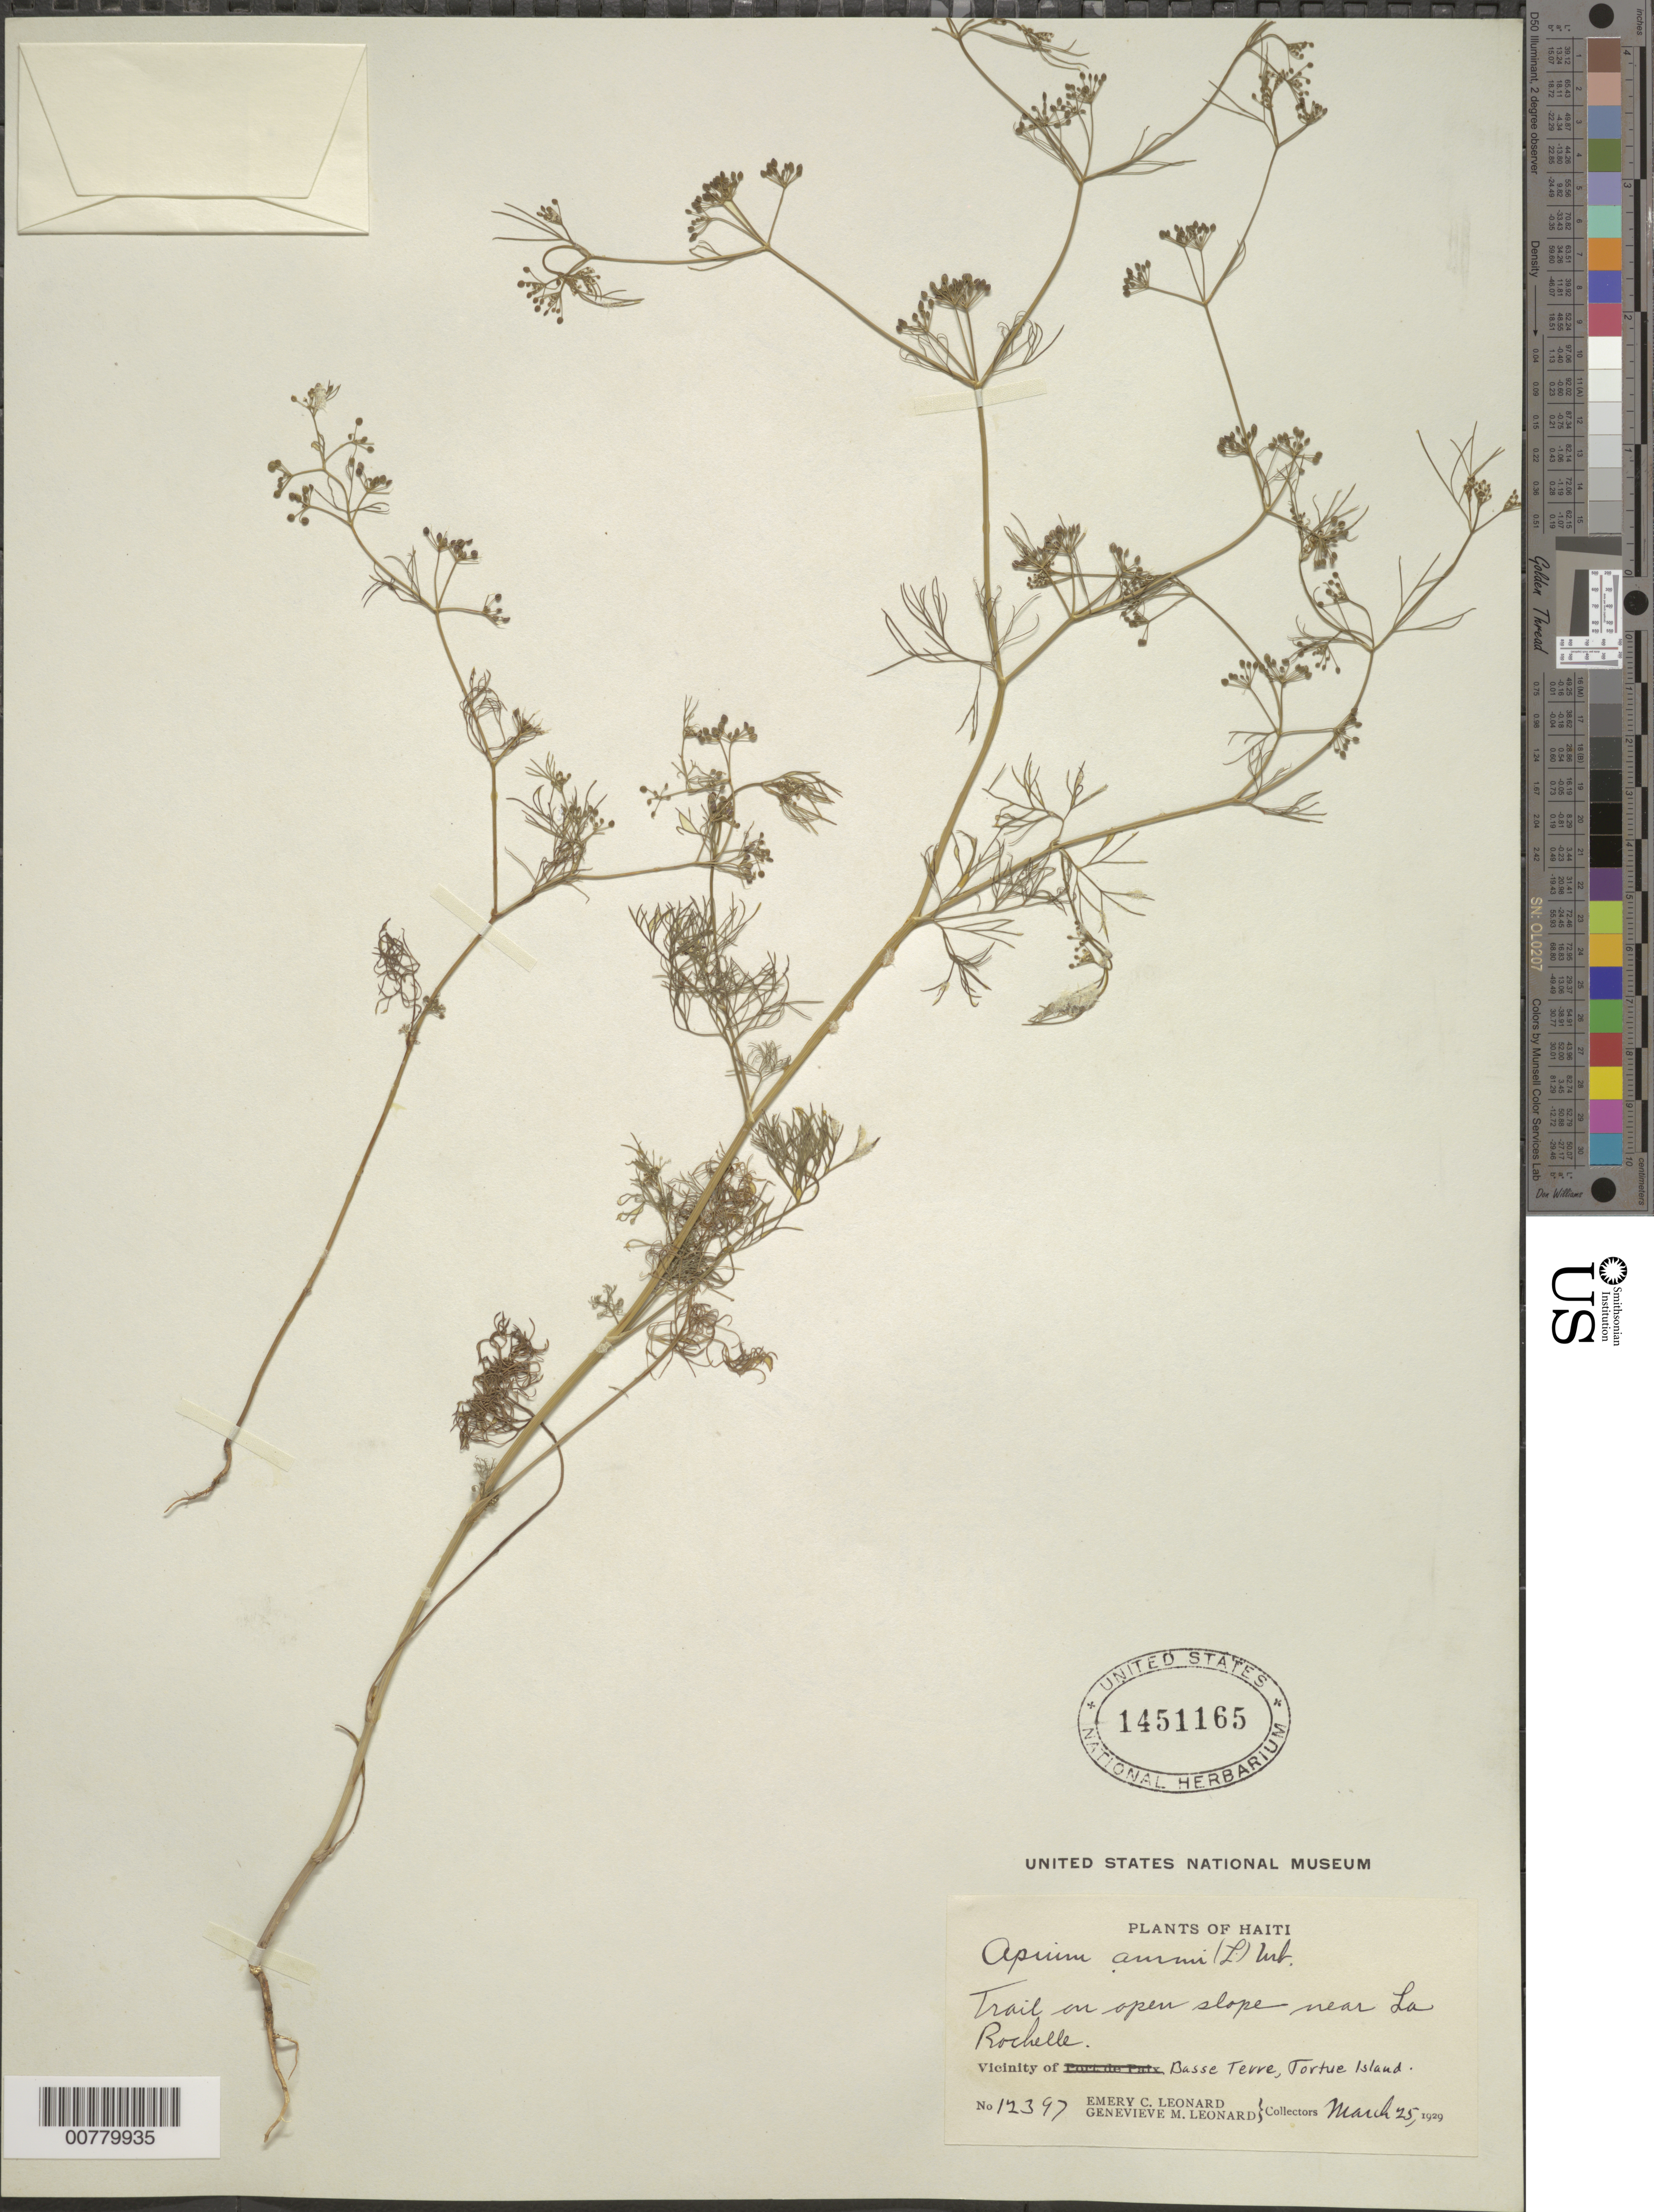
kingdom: Plantae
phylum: Tracheophyta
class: Magnoliopsida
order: Apiales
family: Apiaceae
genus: Cyclospermum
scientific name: Cyclospermum leptophyllum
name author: (Pers.) Sprague ex Britton & P. Wilson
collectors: E. C. Leonard & G. M. Leonard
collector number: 12397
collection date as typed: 25 Mar 1929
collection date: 1929-03-25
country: Haiti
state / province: Nord-Óuest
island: Île de la Tortue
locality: Tortue Island, vicinity of Basse Terre, near La Rochelle.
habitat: Trail on open slope.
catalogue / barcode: US 1451165